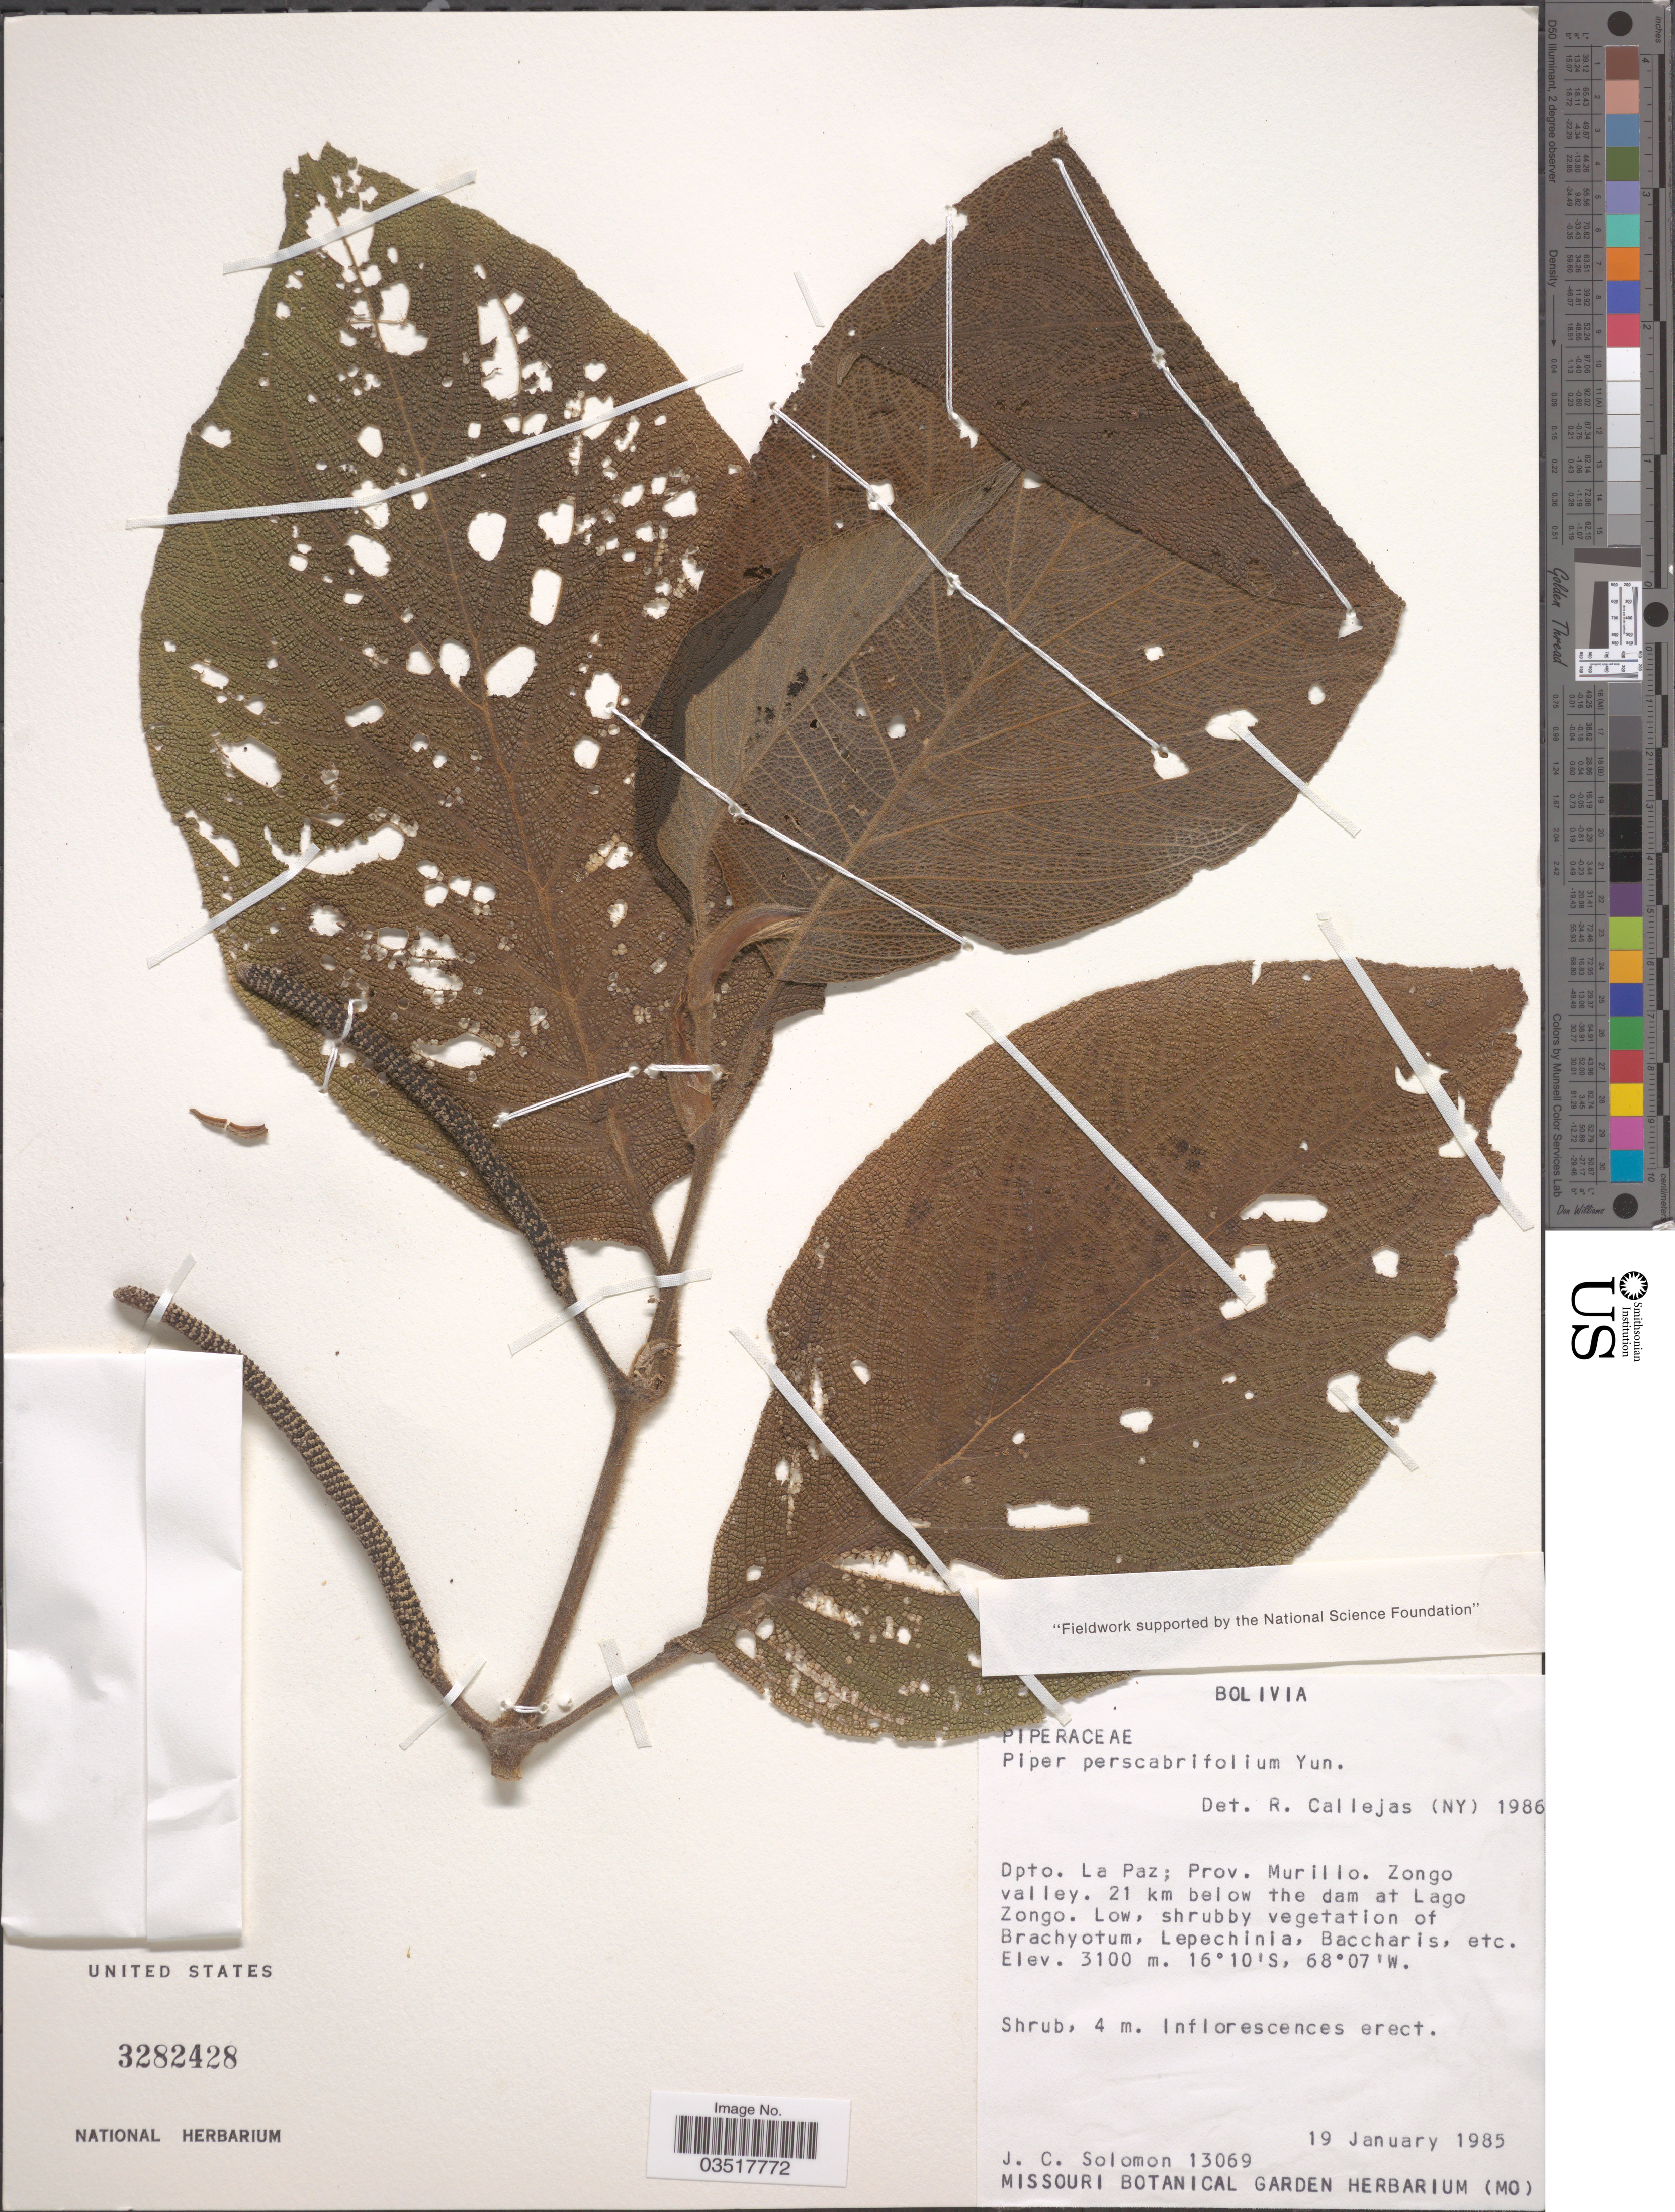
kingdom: Plantae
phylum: Tracheophyta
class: Magnoliopsida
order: Piperales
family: Piperaceae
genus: Piper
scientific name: Piper perscabrifolium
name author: Yunck.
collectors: J. C. Solomon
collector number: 13069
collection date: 1985-01-19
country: Bolivia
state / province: La Paz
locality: Dpto. La Paz; Prov. Murillo. Zongo valley. 21 km below the dam at Lago Zongo.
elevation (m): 3100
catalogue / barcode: US 3282428